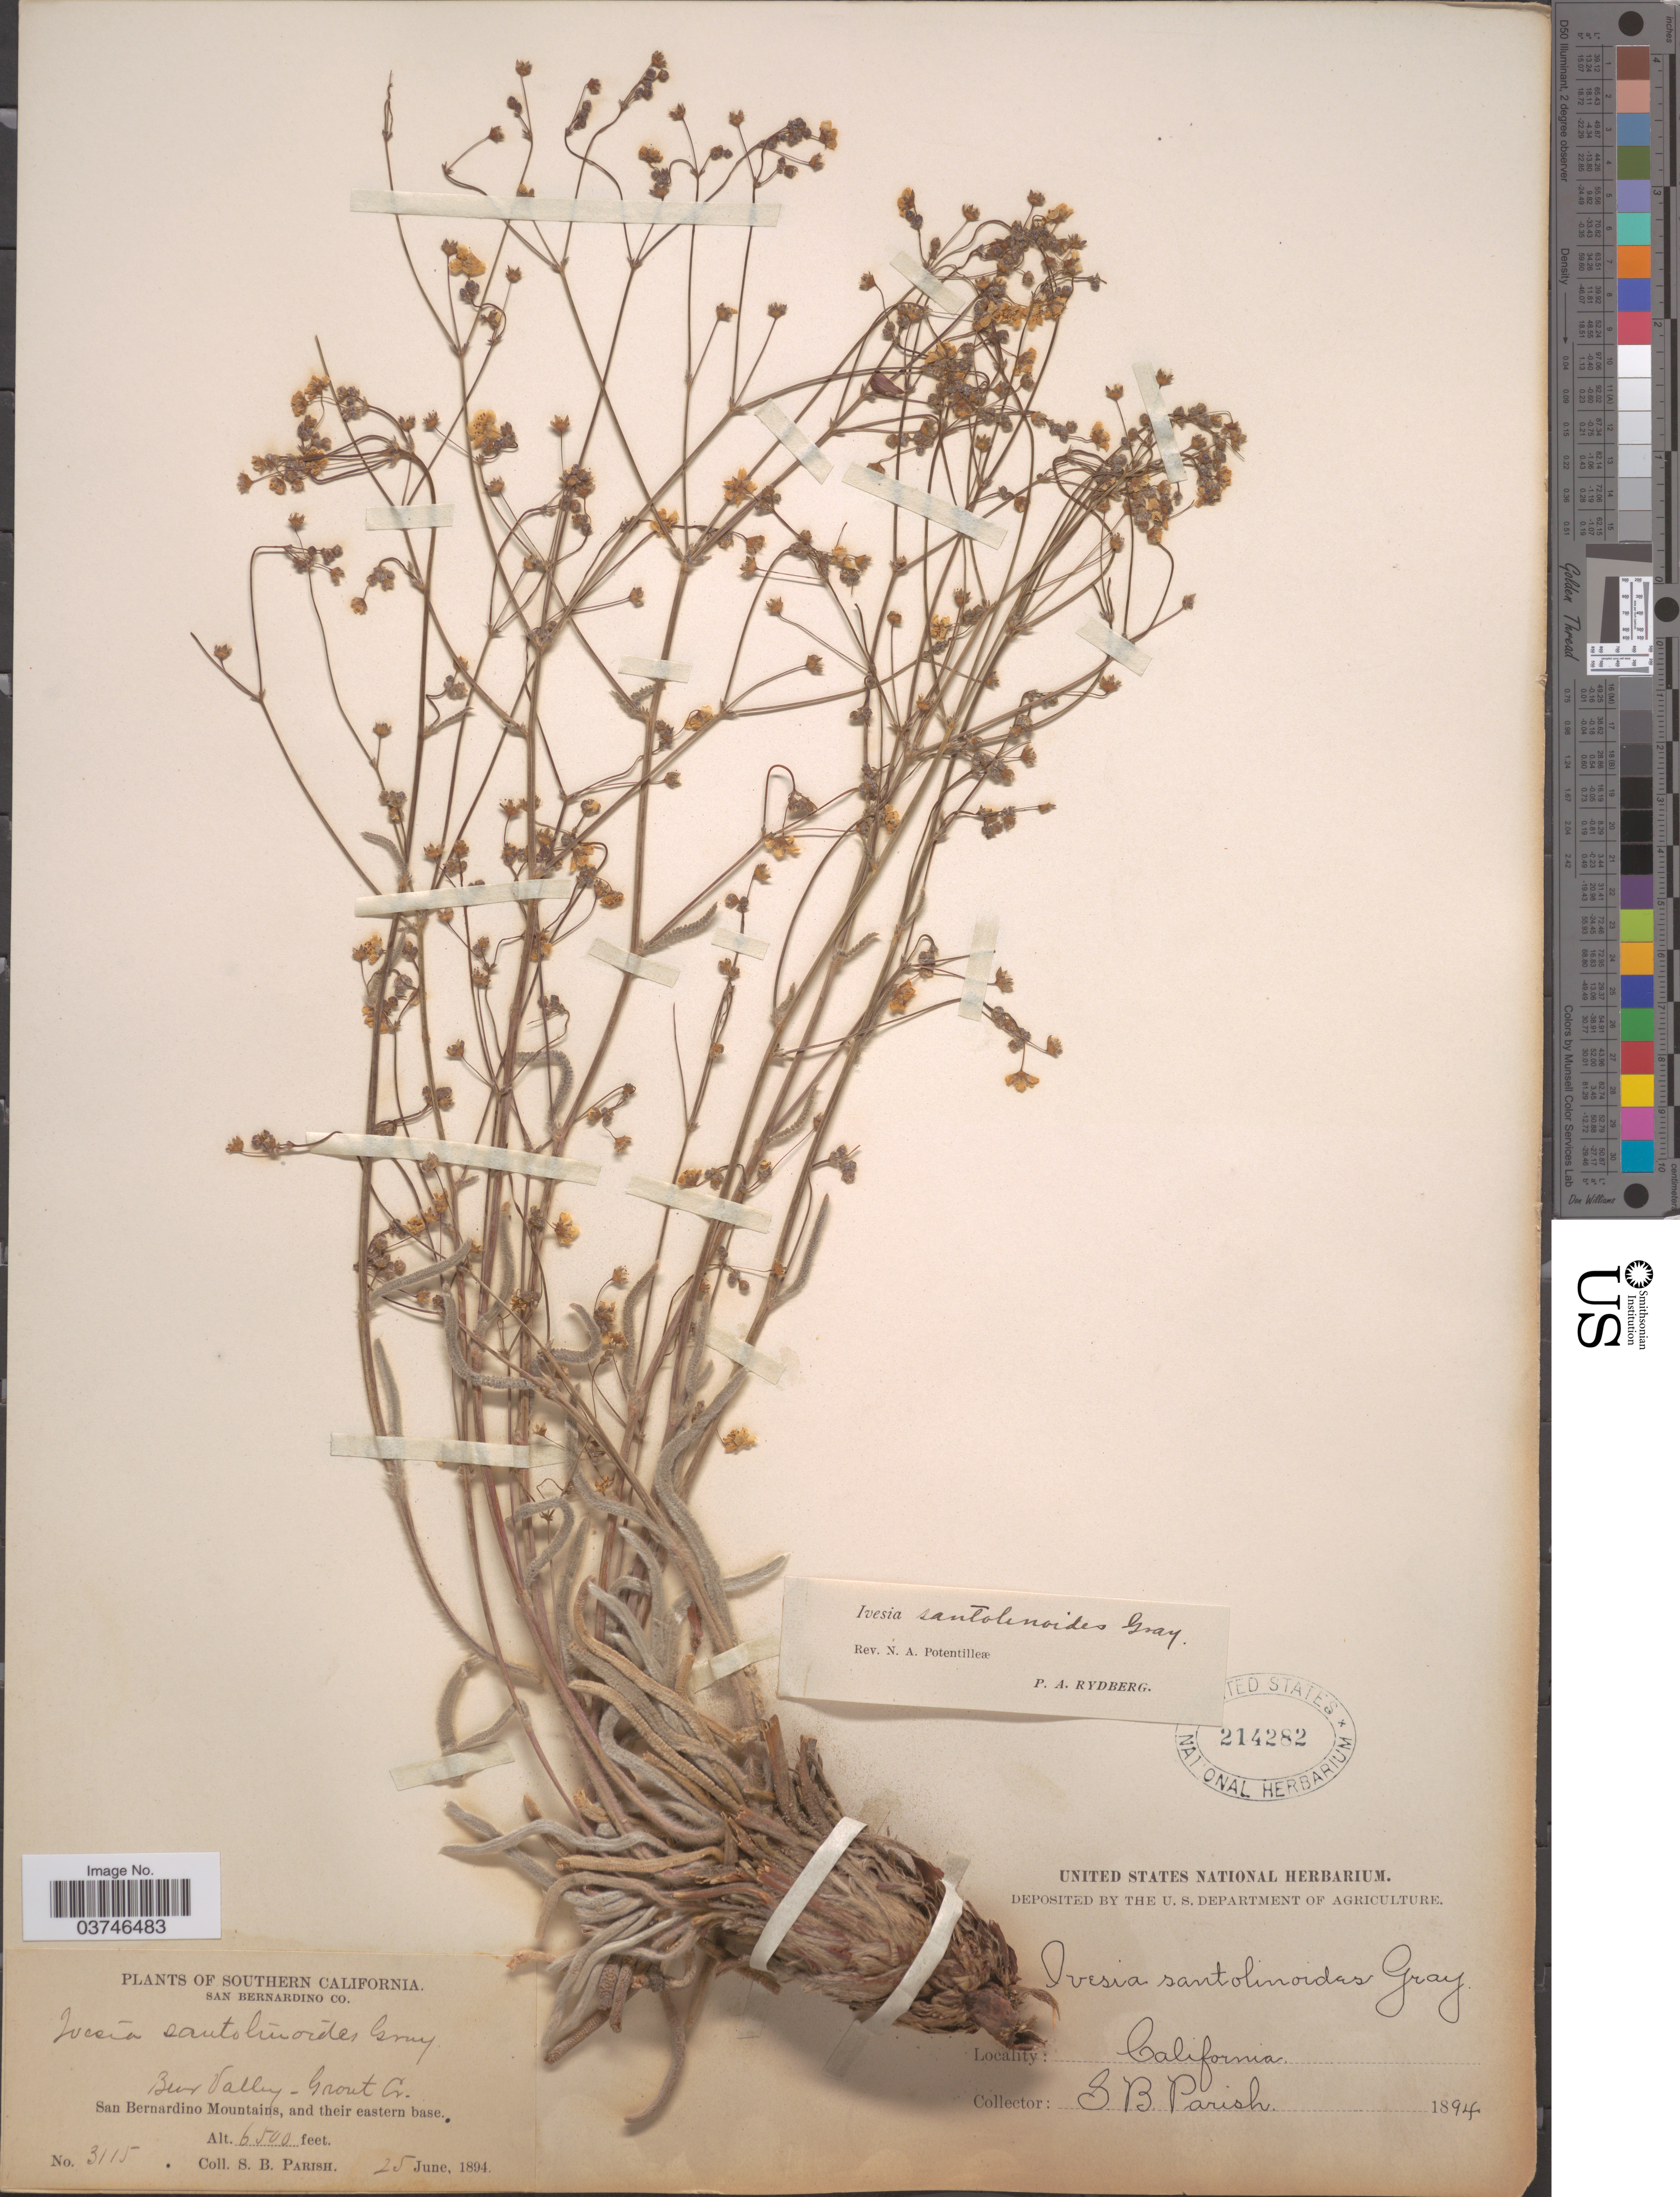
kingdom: Plantae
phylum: Tracheophyta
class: Magnoliopsida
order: Rosales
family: Rosaceae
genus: Potentilla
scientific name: Potentilla santalinoides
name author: (A. Gray) Greene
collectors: S. B. Parish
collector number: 3115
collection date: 1894-06-25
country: United States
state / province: California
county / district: San Bernardino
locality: Southern California. San Bernardino Co. Bear Valley- Grout Cr. San Bernardino Mountains, and their eastern base.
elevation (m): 1981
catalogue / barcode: US 214282